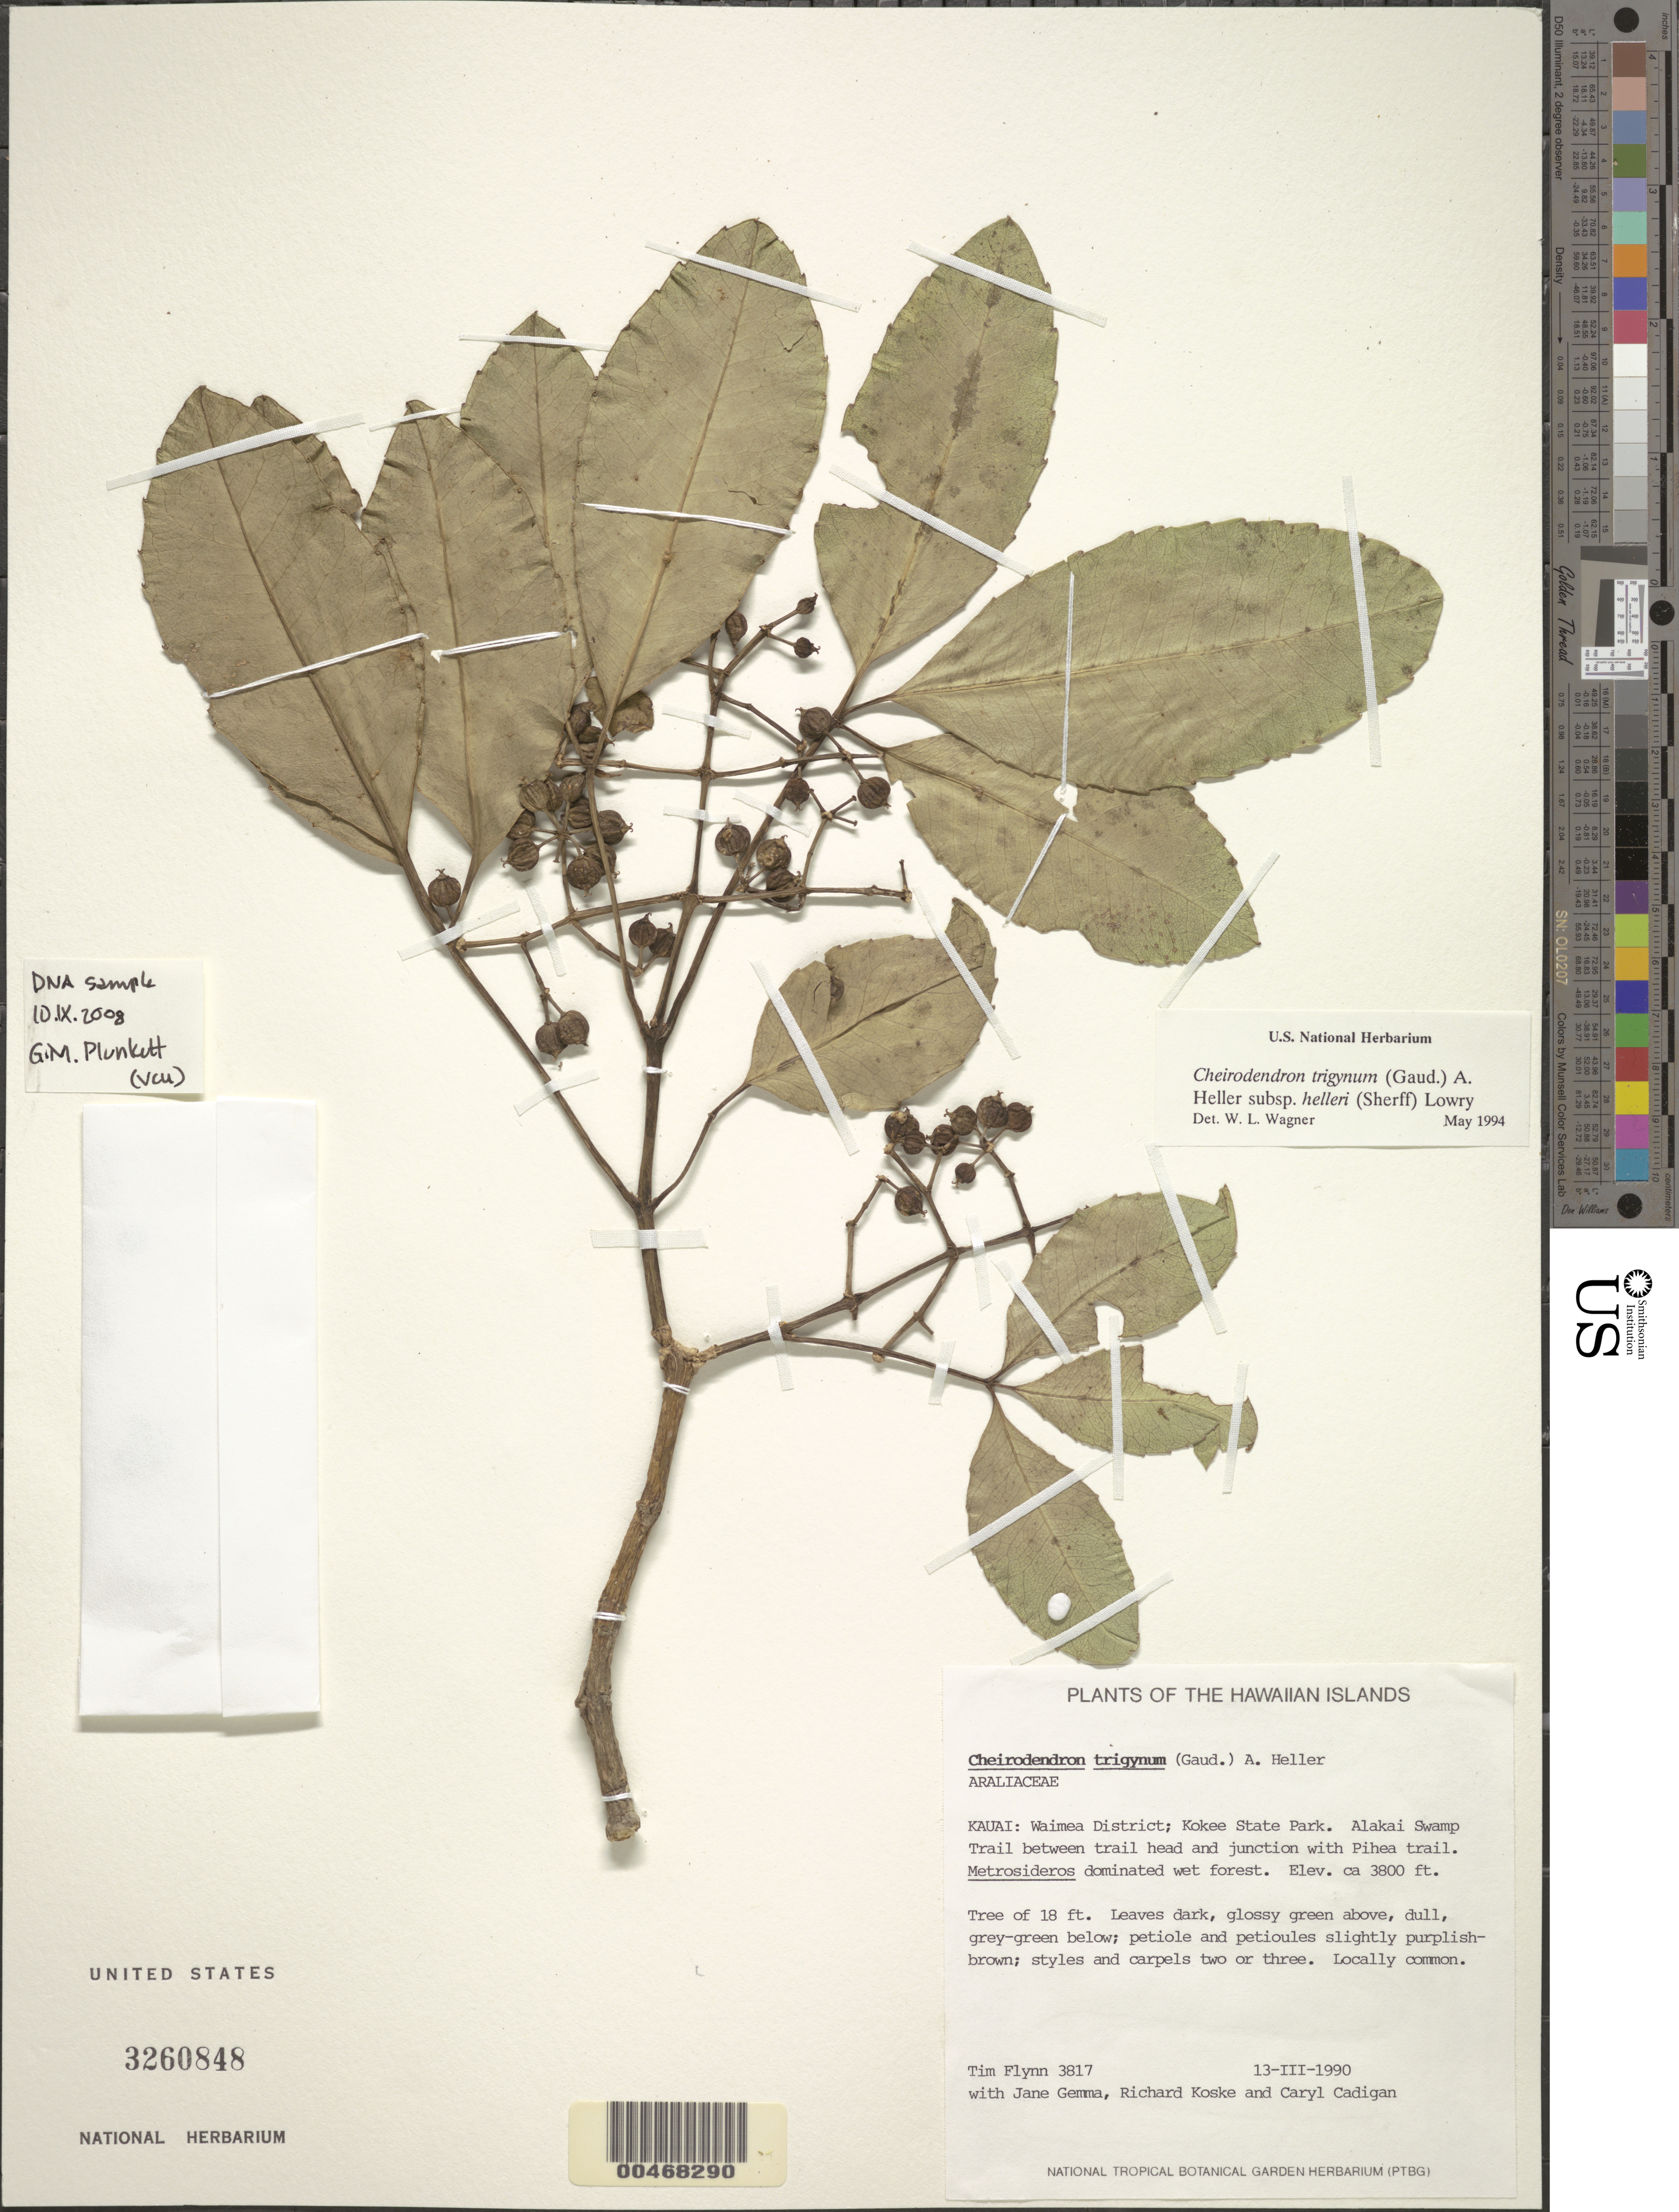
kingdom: Plantae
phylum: Tracheophyta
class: Magnoliopsida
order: Apiales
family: Araliaceae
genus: Cheirodendron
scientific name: Cheirodendron trigynum subsp. helleri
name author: (Gaudich.) A. Heller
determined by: Wagner, W. L., (BOT), Smithsonian Institution - National Museum of Natural History (UNITED STATES)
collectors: T. W. Flynn, J. Gemma, R. Koske & C. Cadigan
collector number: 3817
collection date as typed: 13 Mar 1990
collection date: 1990-03-13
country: United States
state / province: Hawaii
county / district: Kauai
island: Kaua'i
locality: Waimea District, Kokee State Park, Alakai Swamp Trail between trail head and junction with Pihea Trail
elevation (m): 1158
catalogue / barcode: US 3260848